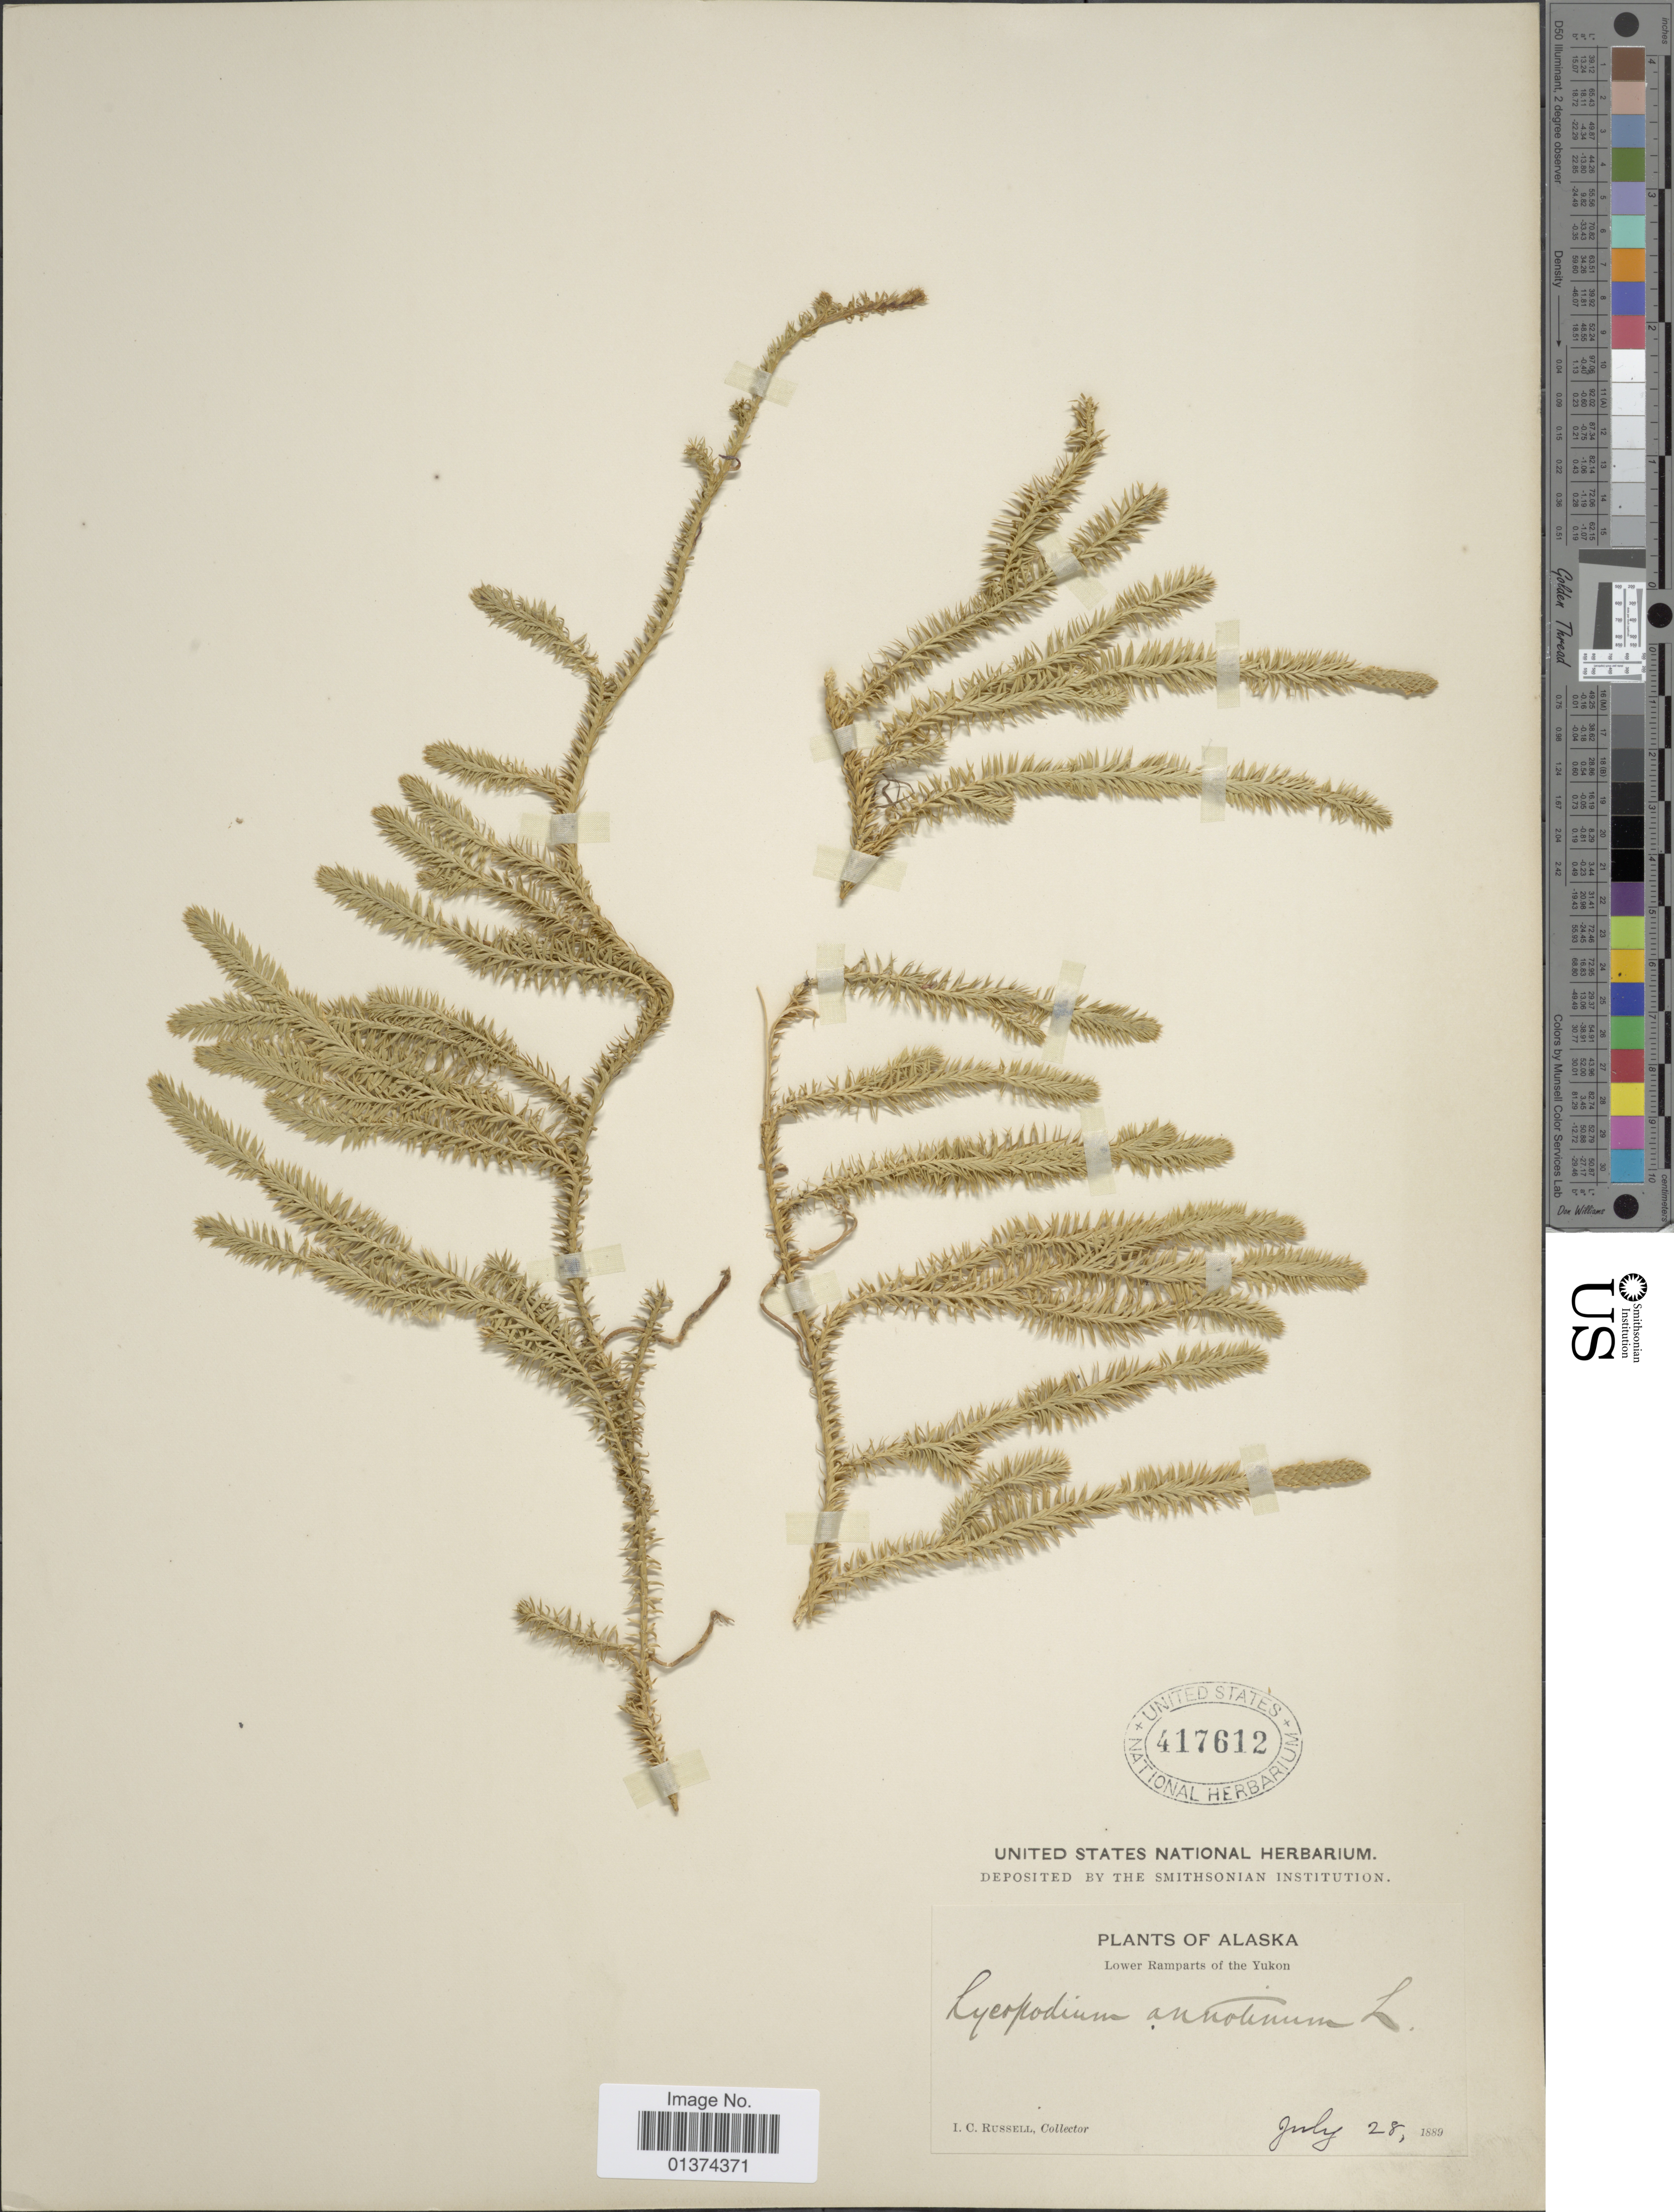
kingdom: Plantae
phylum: Tracheophyta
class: Lycopodiopsida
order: Lycopodiales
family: Lycopodiaceae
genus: Spinulum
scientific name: Spinulum annotinum subsp. annotinum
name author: (L.) A. Haines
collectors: I. C. Russell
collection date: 1889-07-28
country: United States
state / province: Alaska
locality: Lower Ramparts of the Yukon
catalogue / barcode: US 417612